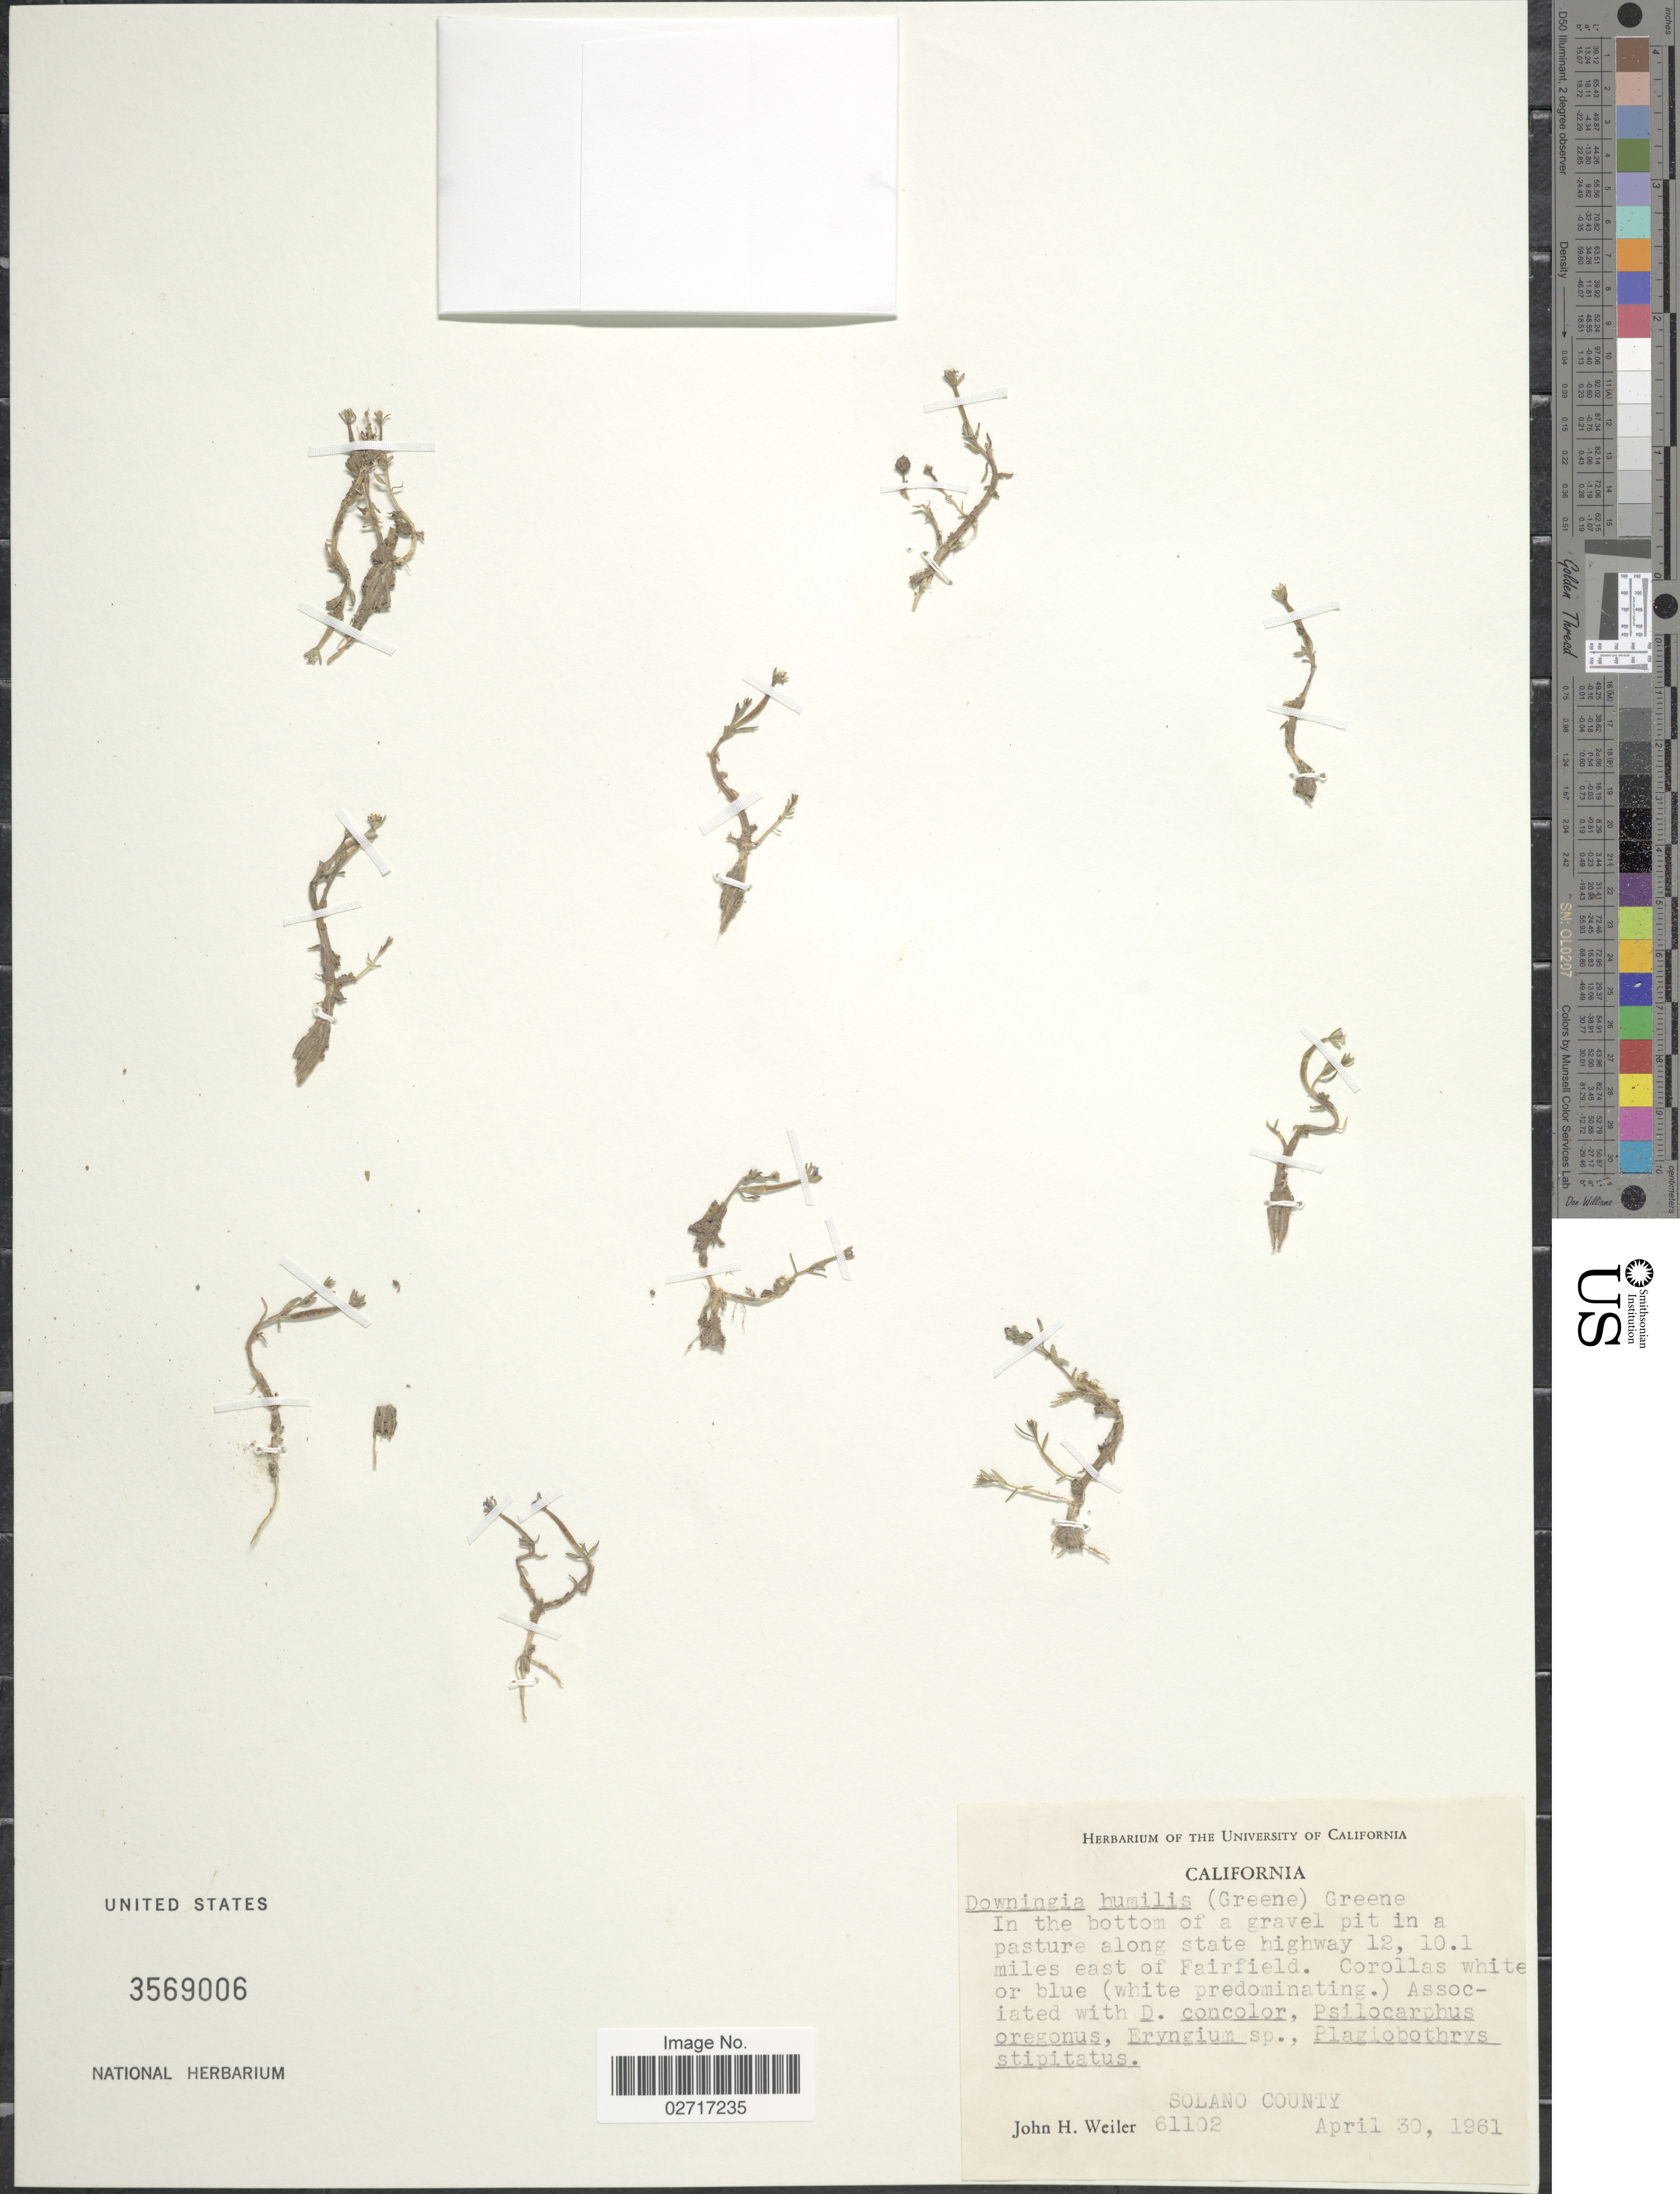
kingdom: Plantae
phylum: Tracheophyta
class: Magnoliopsida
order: Asterales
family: Campanulaceae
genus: Downingia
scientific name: Downingia humilis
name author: (S.W. Greene) Rattan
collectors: J. H. Weiler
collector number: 61102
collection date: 1961-04-30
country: United States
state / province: California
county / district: Solano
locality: In the bottom of a gravel pit in a pasture along state highway 12, 10. miles east of Fairfield. Solano County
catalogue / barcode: US 3569006